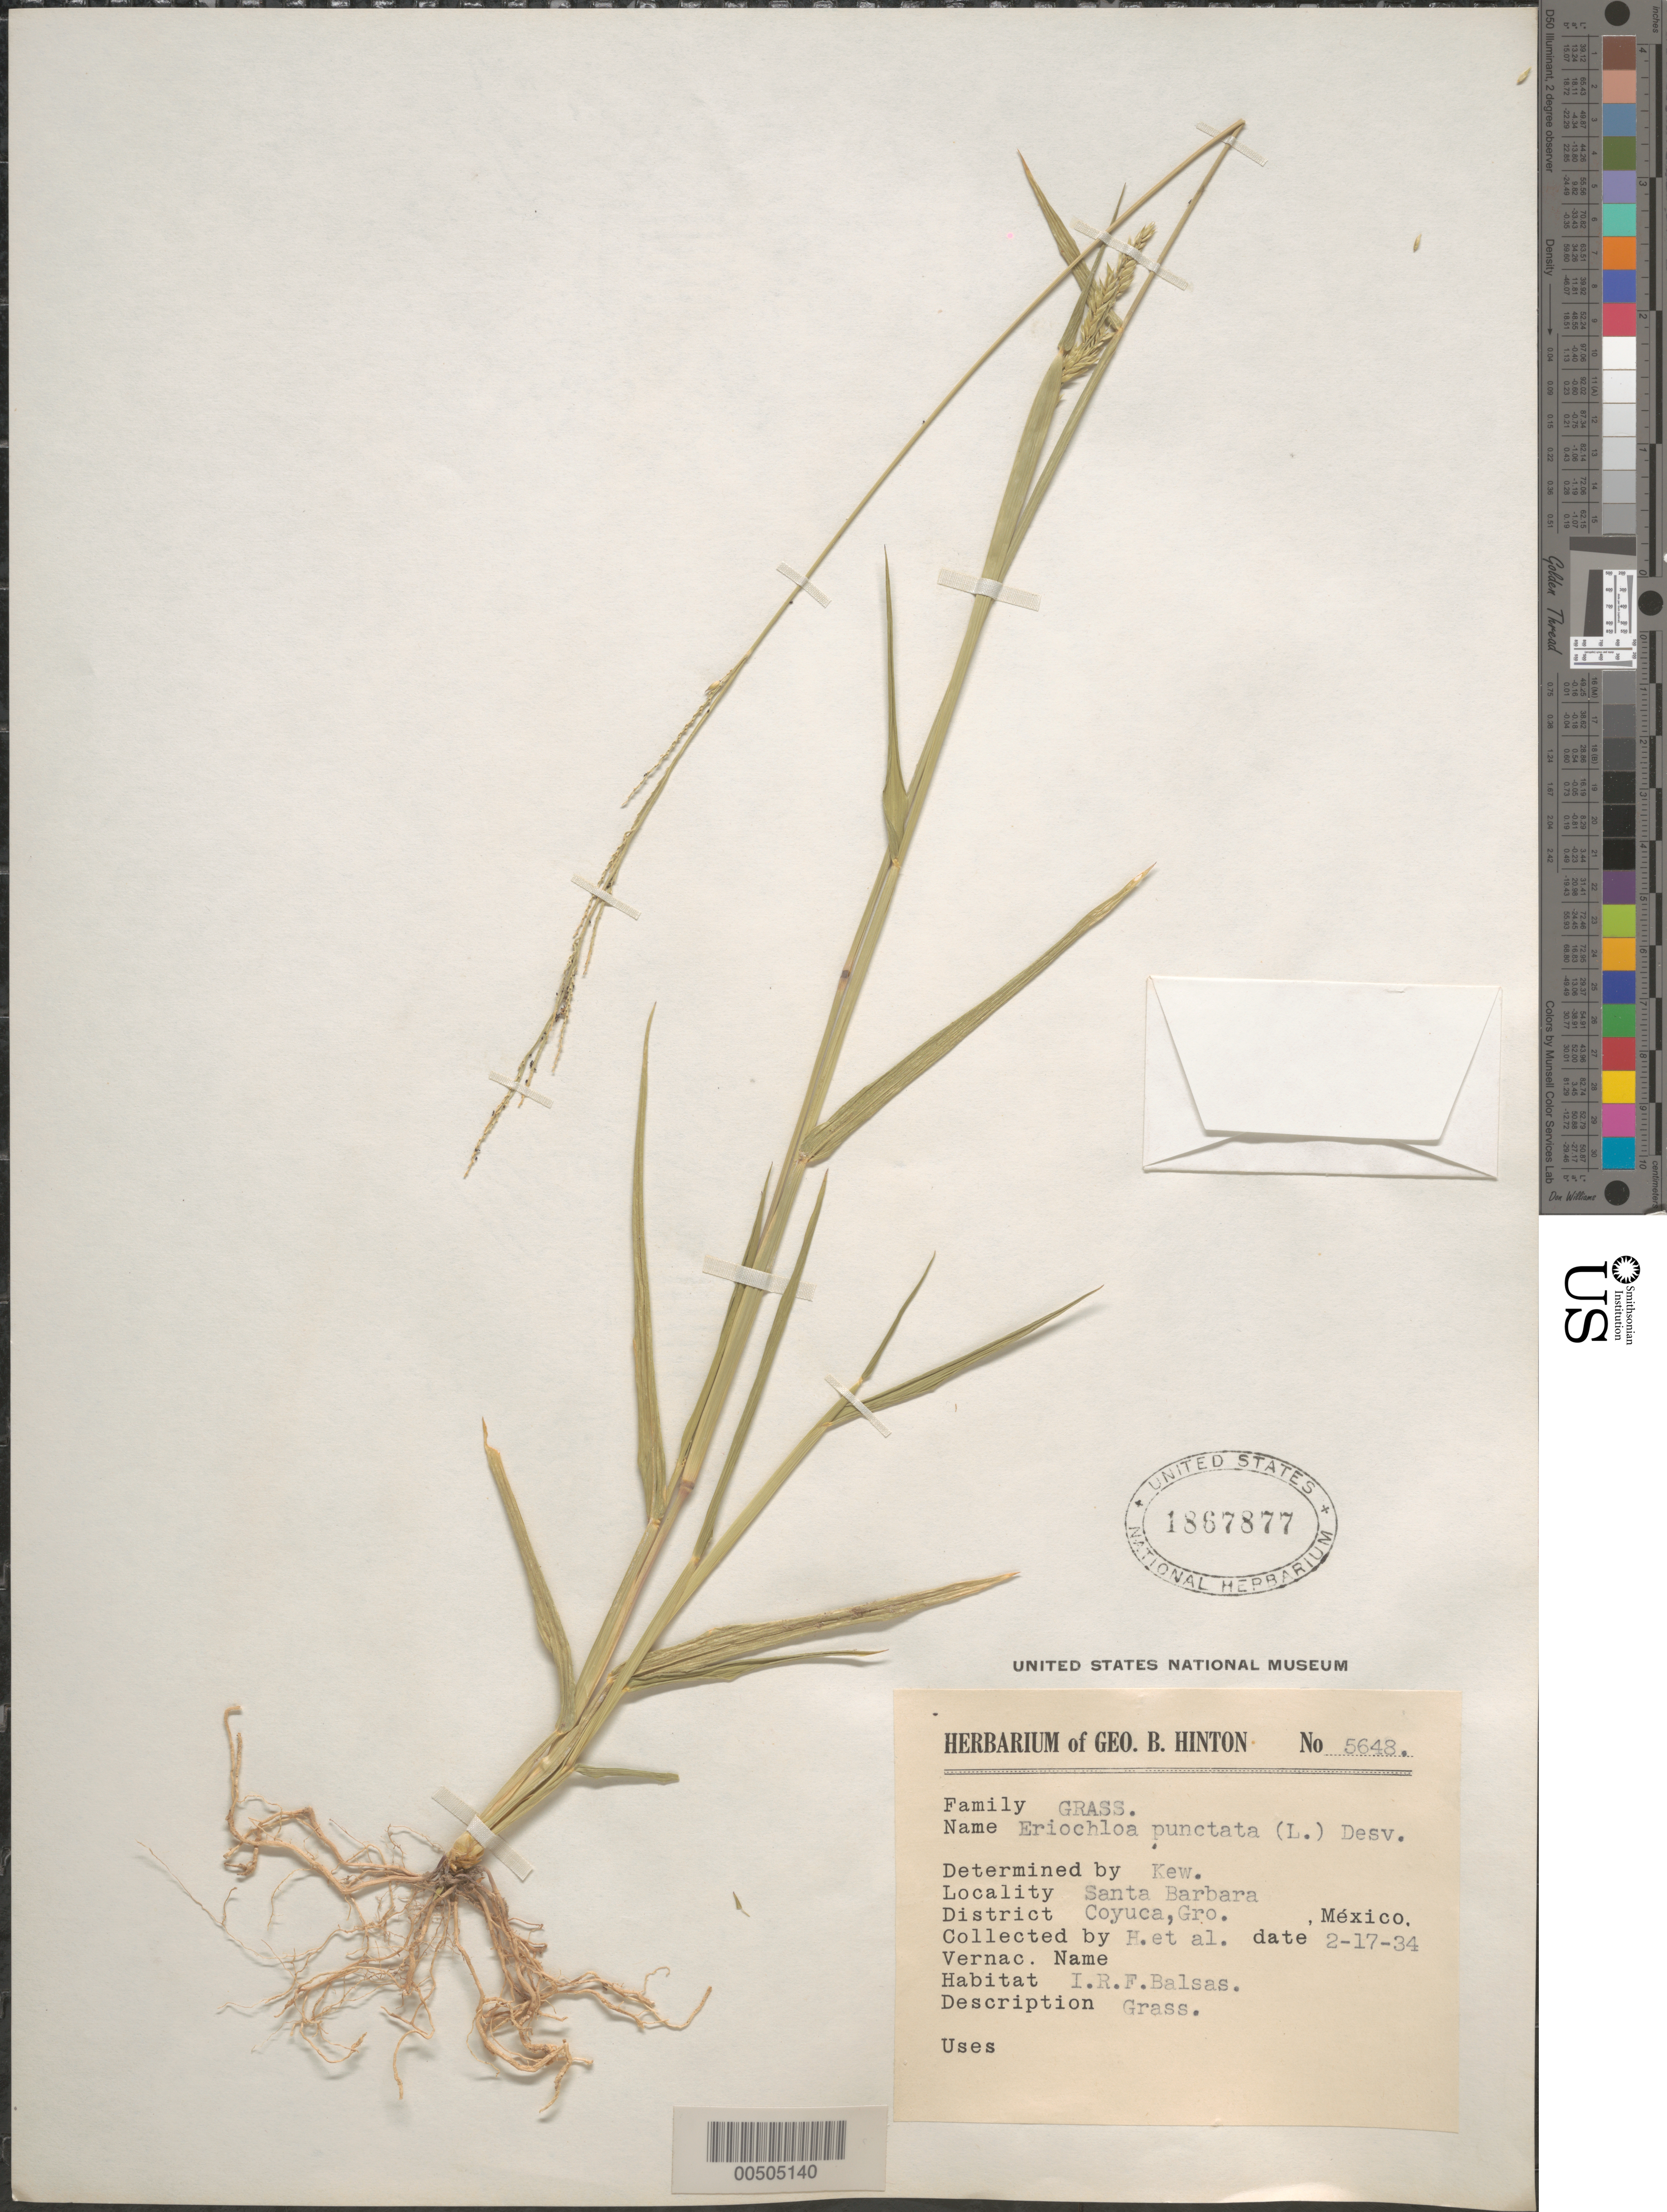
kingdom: Plantae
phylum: Tracheophyta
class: Liliopsida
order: Poales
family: Poaceae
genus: Eriochloa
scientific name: Eriochloa punctata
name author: (L.) Desv. ex Ham.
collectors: G. B. Hinton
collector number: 5648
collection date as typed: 17 Feb 1934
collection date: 1934-02-17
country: Mexico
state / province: Guerrero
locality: Santa Barbara, Coyuca Dist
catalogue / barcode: US 1867877